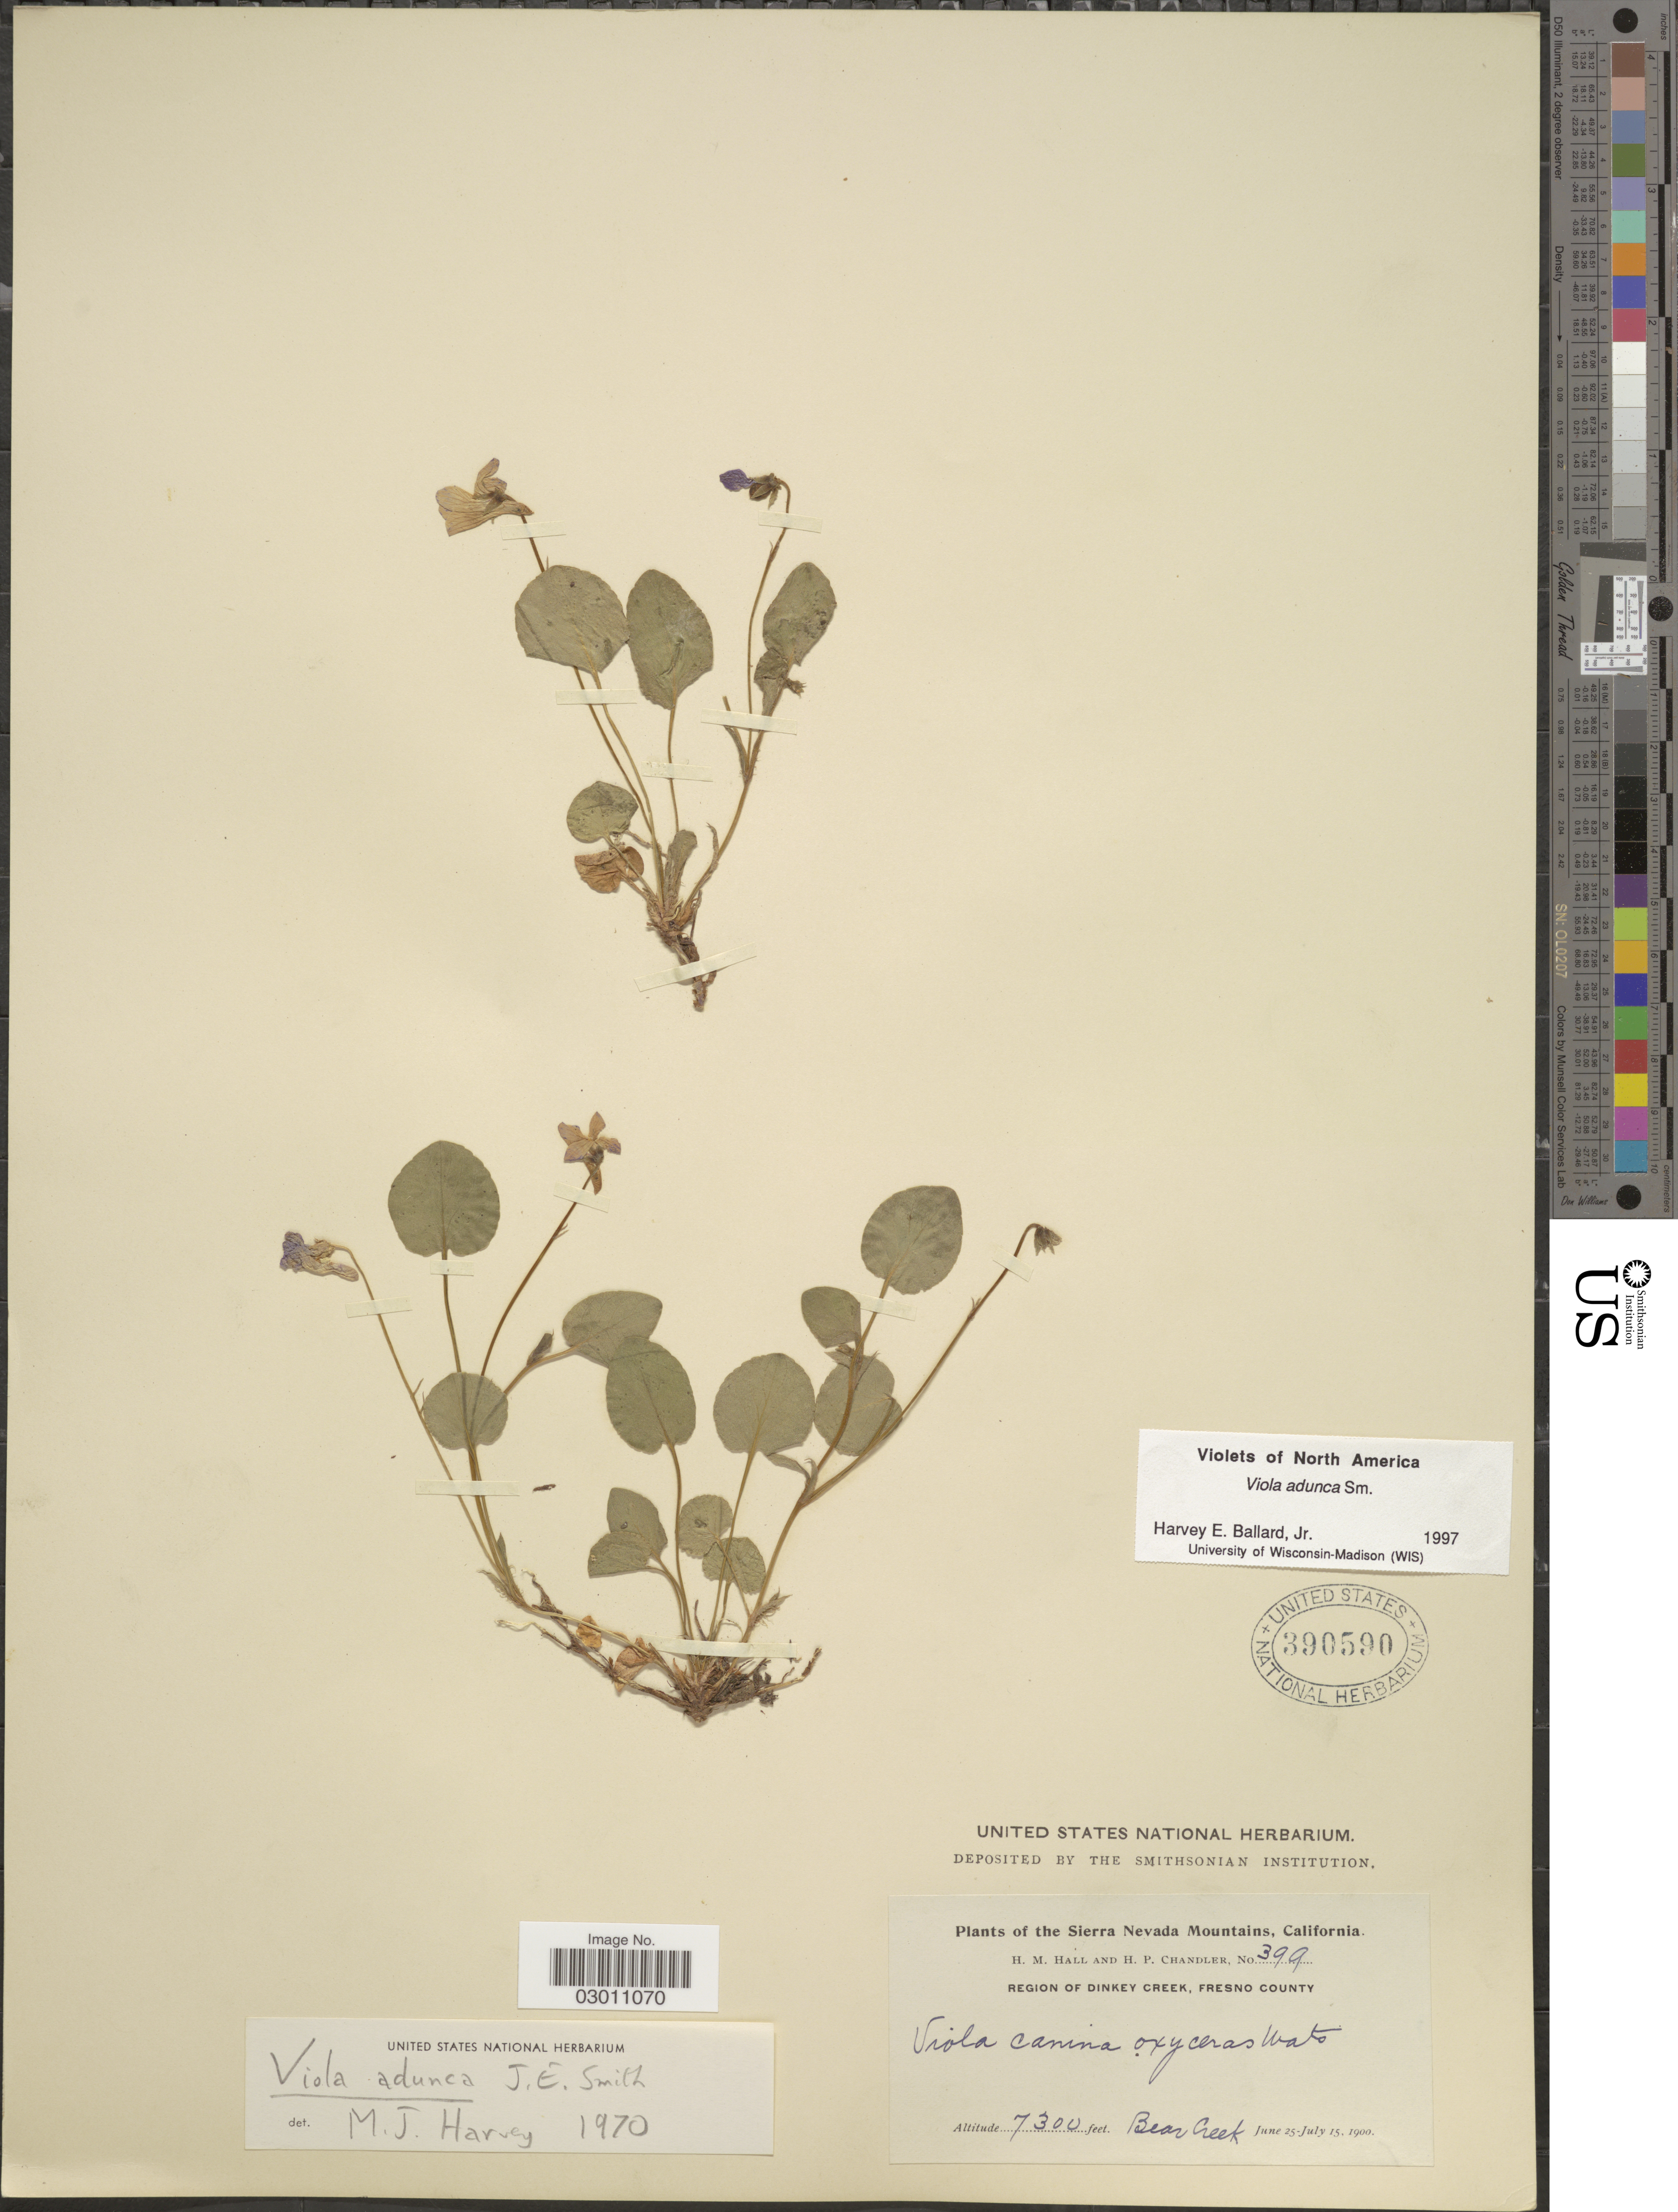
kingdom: Plantae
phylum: Tracheophyta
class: Magnoliopsida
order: Malpighiales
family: Violaceae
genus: Viola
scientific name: Viola adunca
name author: Sm.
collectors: H. M. Hall & H. Chandler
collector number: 399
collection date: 1900-06-25/1900-07-15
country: United States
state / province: California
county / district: Fresno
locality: The Sierra Nevada Mountains. Region of Dinkey Creek, Fresno County. Bear Creek.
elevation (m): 2225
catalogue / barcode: US 390590